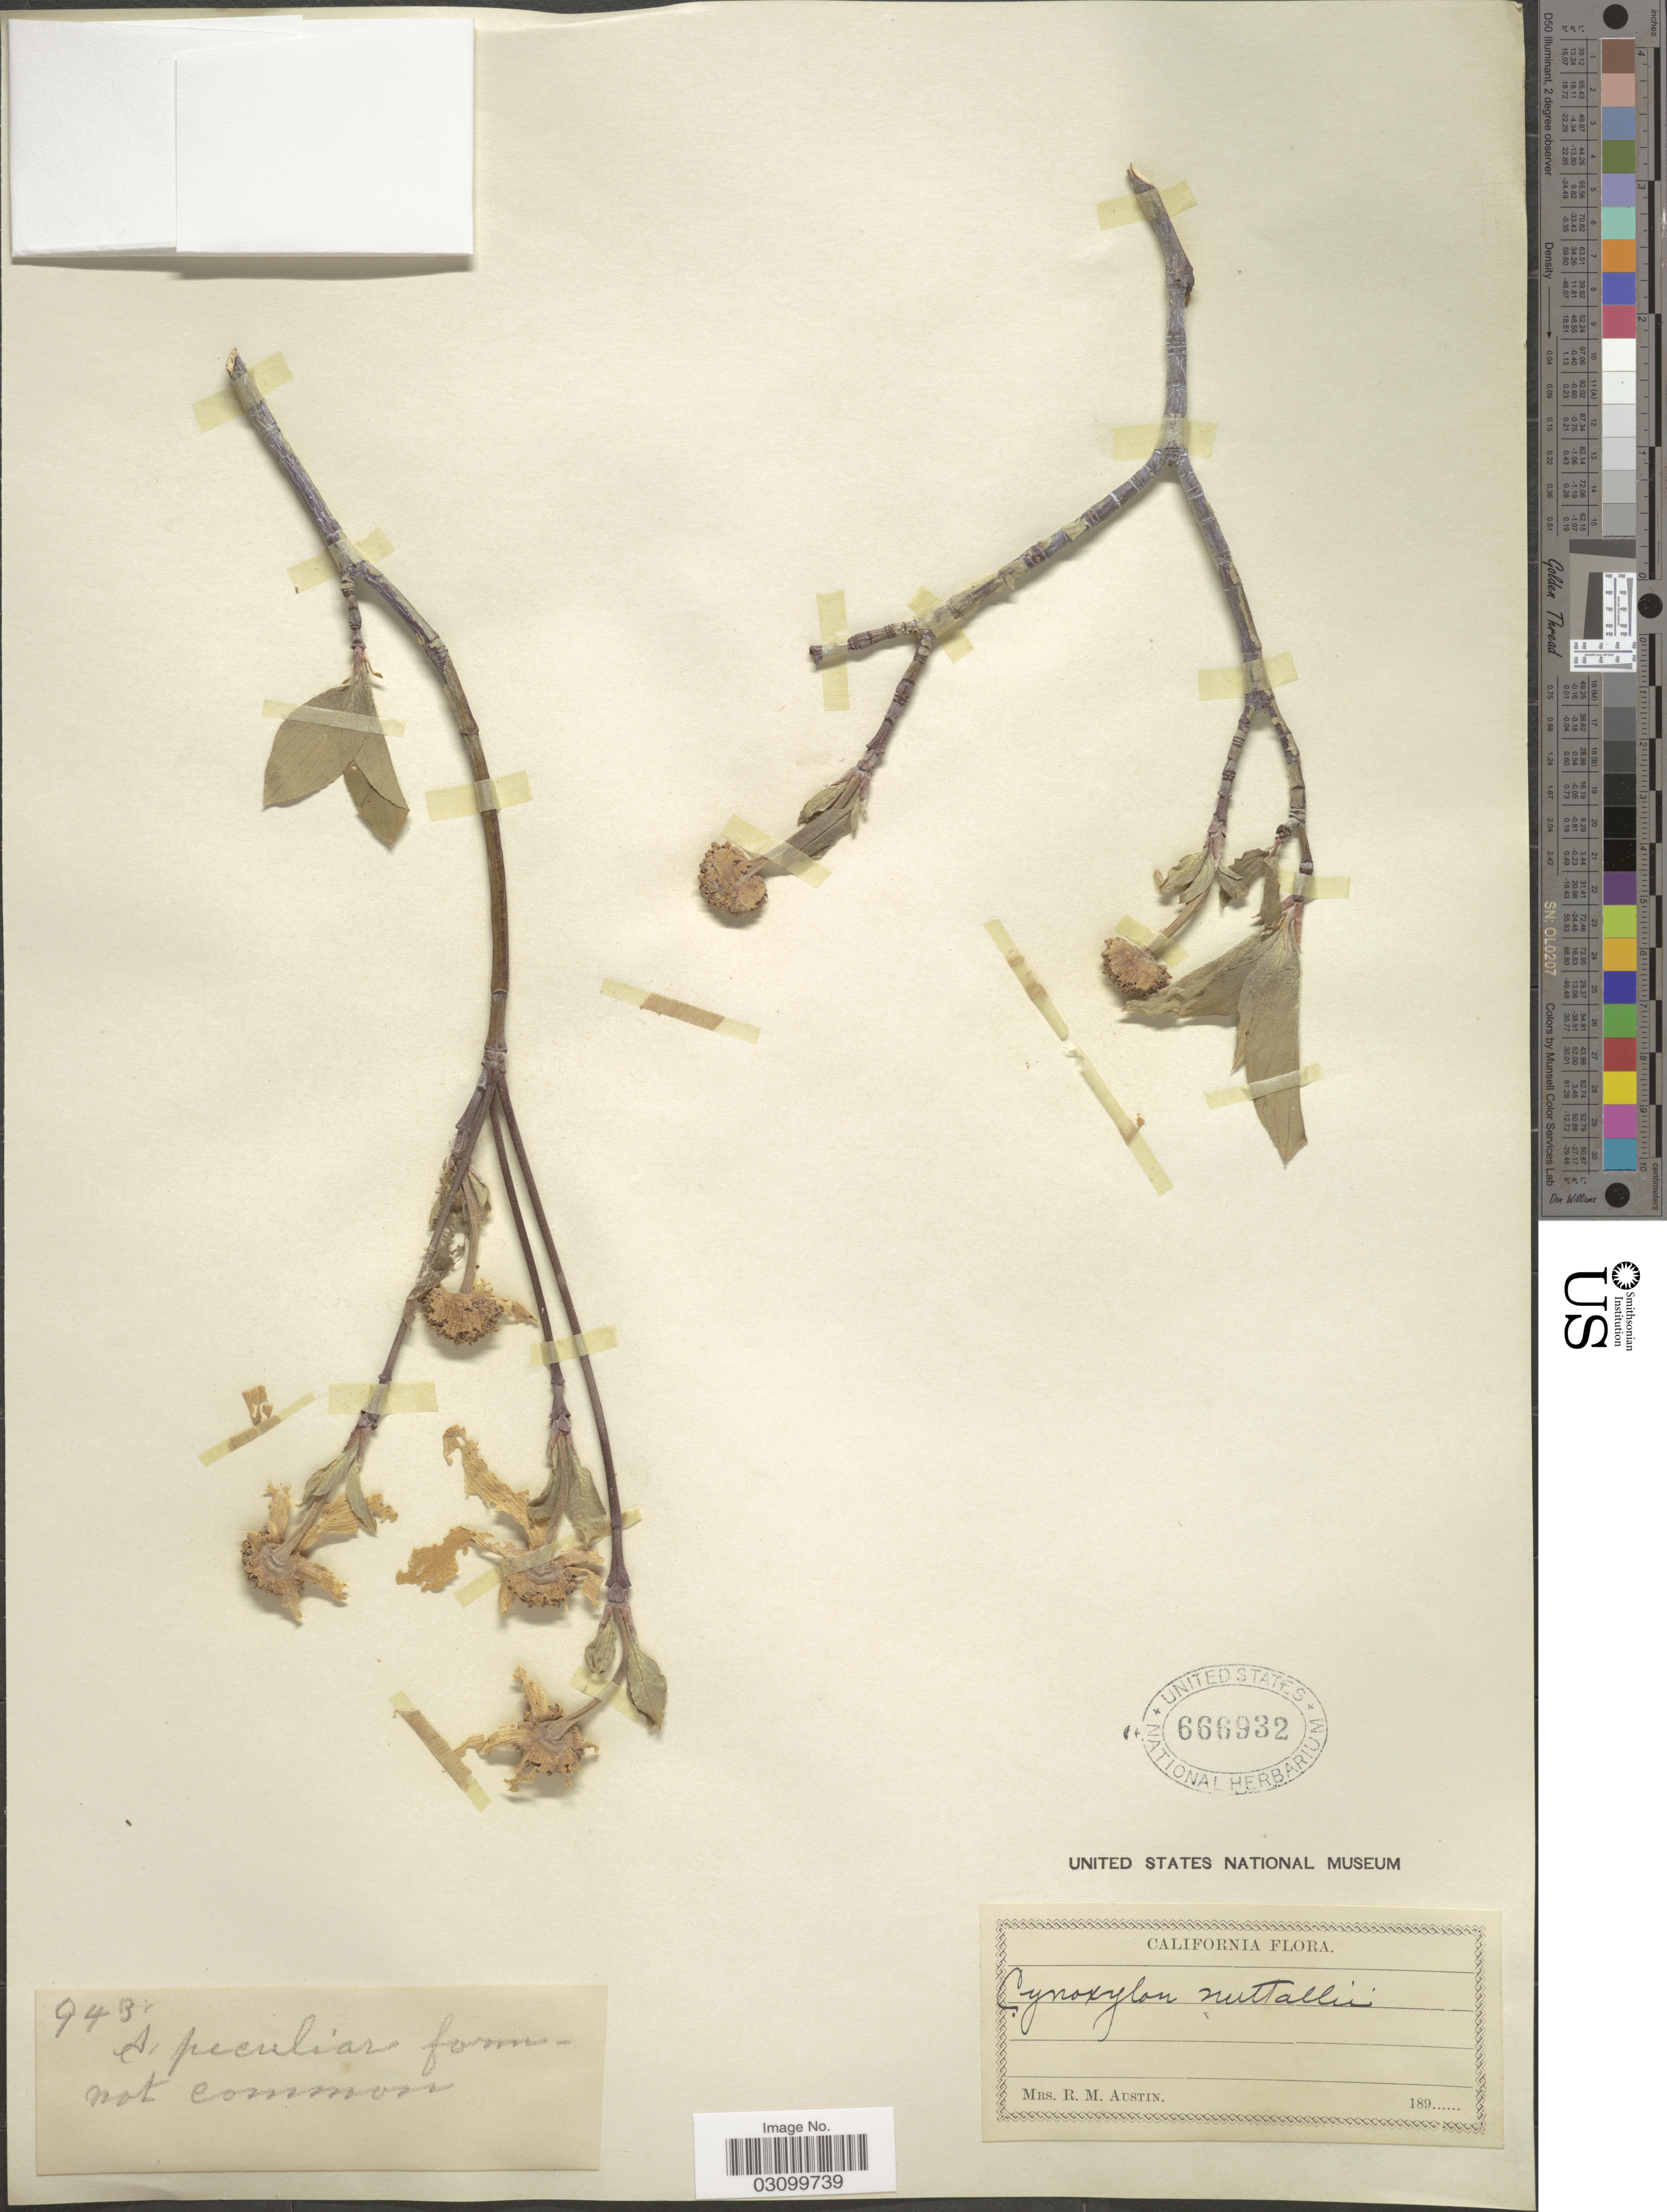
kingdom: Plantae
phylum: Tracheophyta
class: Magnoliopsida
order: Cornales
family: Cornaceae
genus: Cornus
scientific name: Cornus nuttallii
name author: Audubon ex Torr. & A. Gray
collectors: R. Austin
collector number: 943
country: United States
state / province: California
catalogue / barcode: US 666932